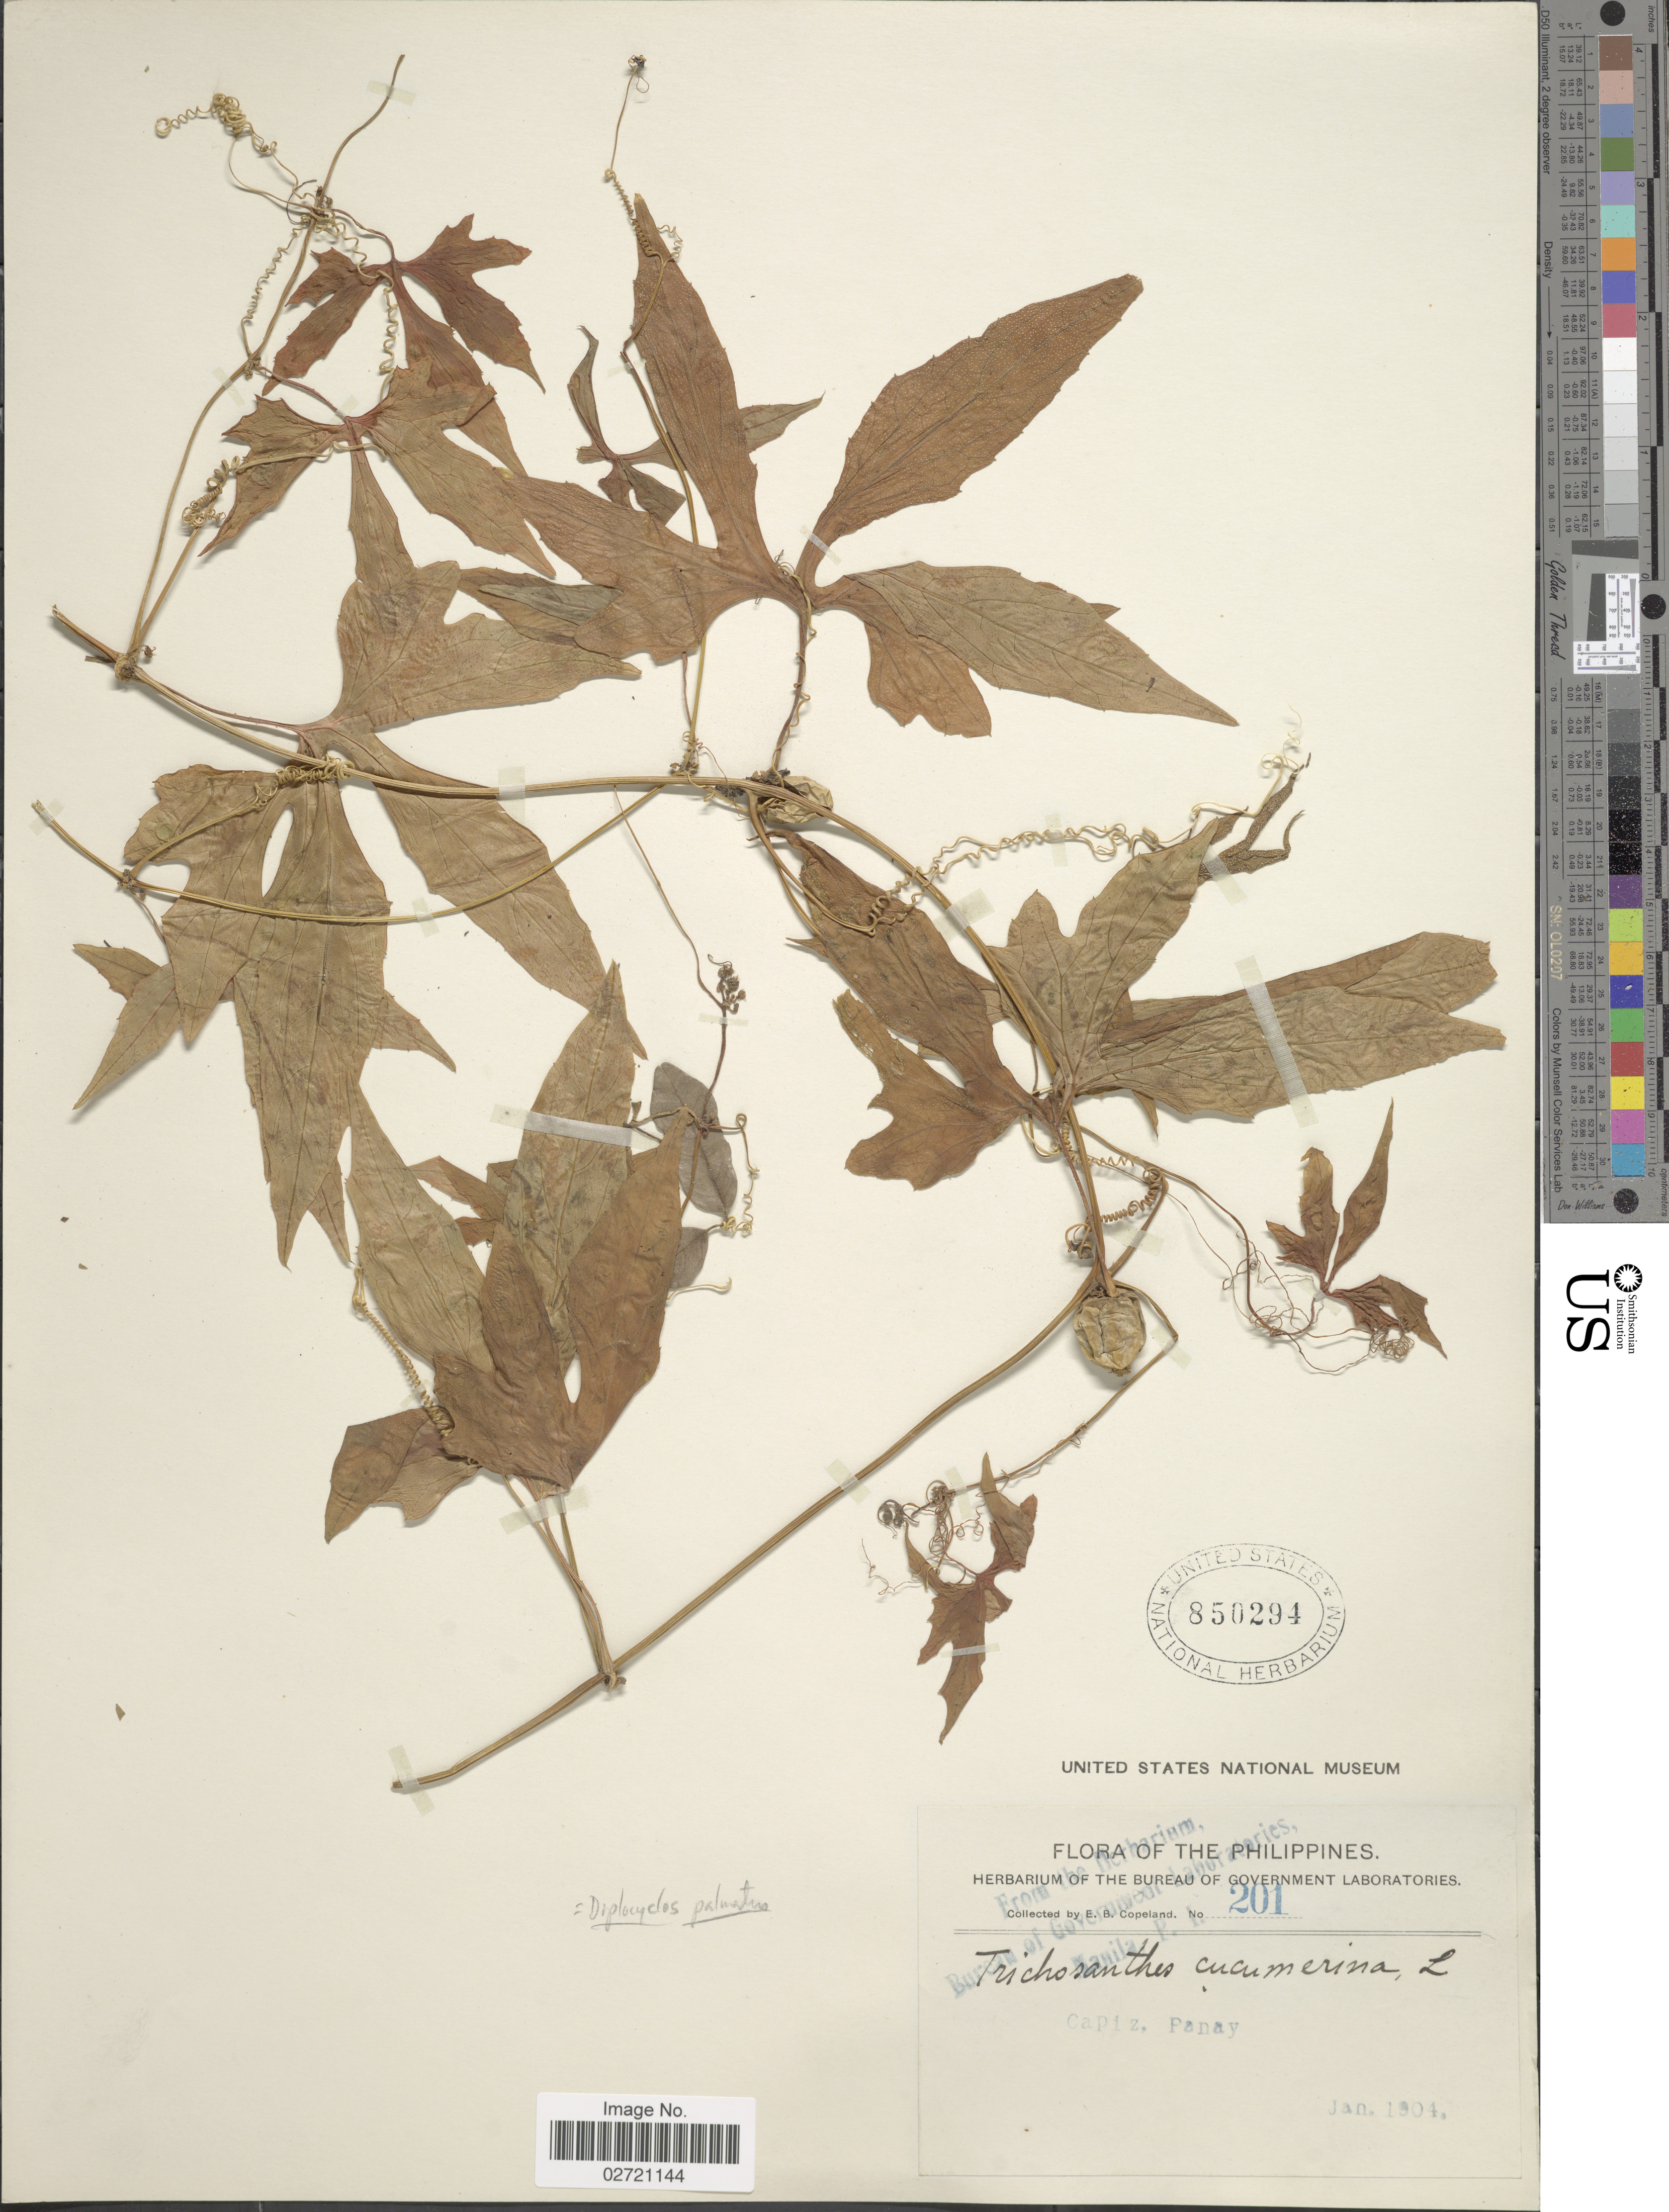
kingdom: Plantae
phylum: Tracheophyta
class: Magnoliopsida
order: Cucurbitales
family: Cucurbitaceae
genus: Diplocyclos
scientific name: Diplocyclos palmatus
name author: (L.) C. Jeffrey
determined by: Strong, Mark T., (BOT), Smithsonian Institution - National Museum of Natural History (UNITED STATES)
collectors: E. B. Copeland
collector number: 201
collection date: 1904-01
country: Philippines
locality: Capiz, Panay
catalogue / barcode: US 850294